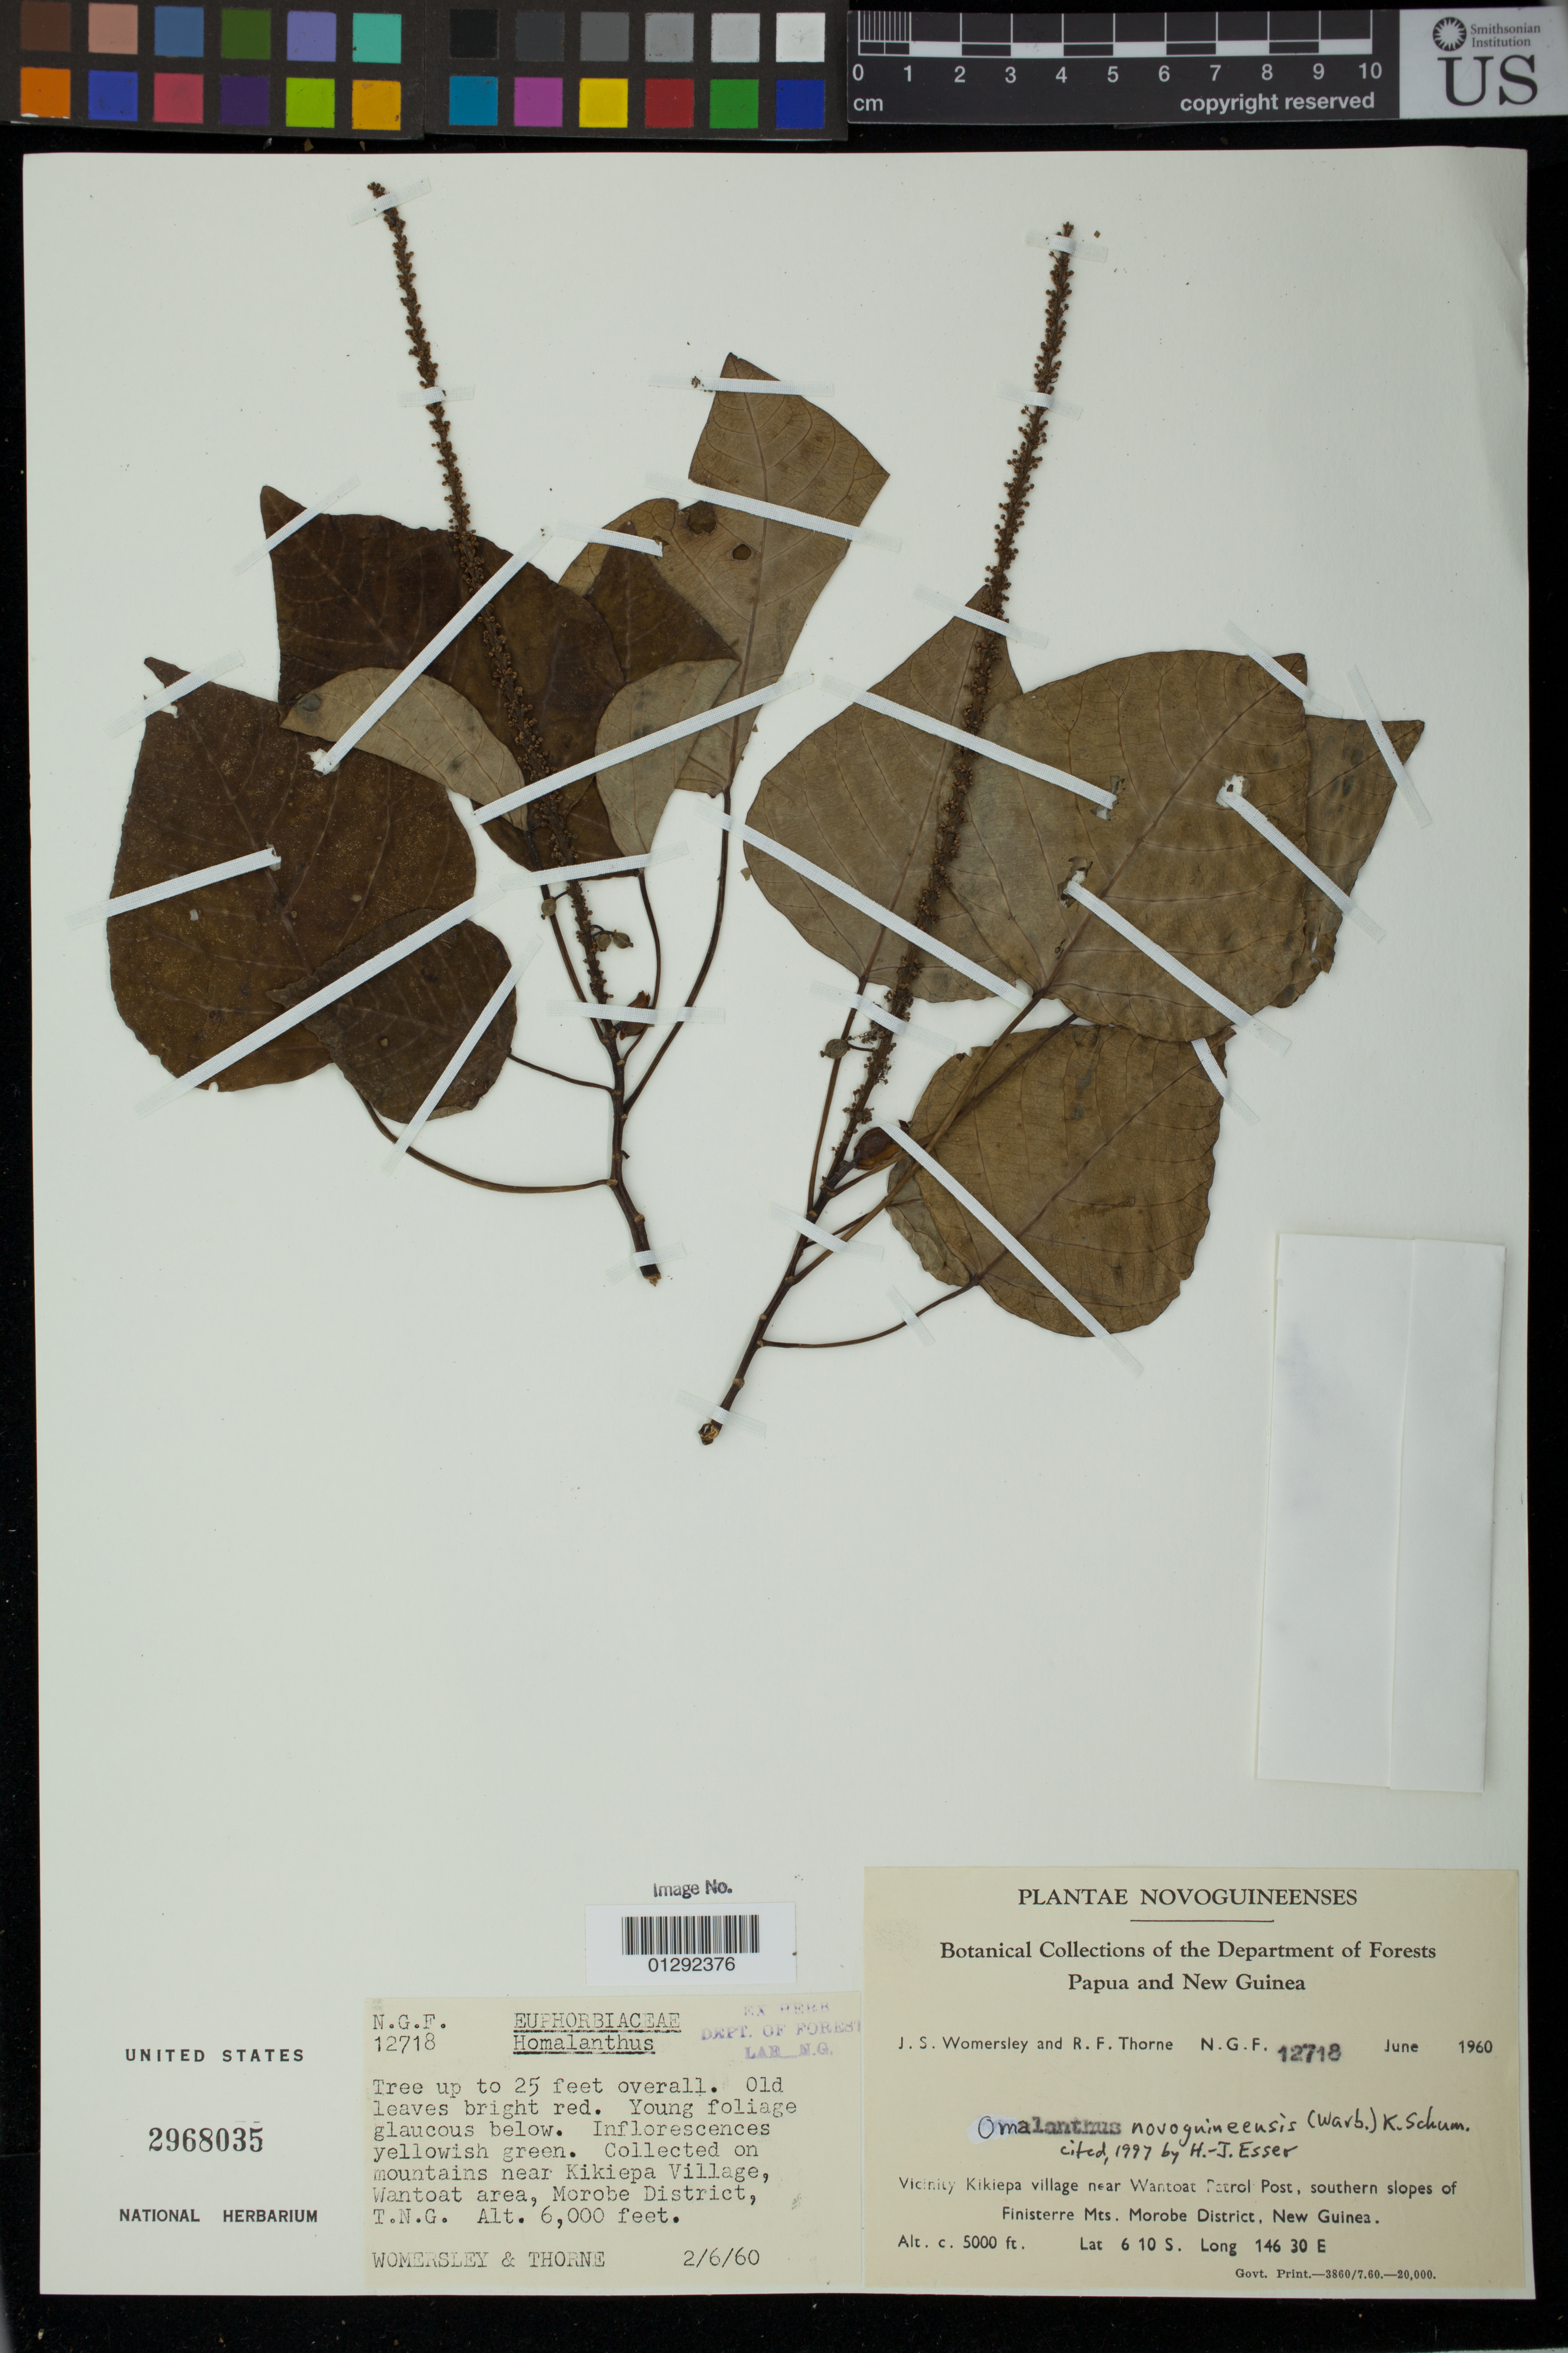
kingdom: Plantae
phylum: Tracheophyta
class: Magnoliopsida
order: Malpighiales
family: Euphorbiaceae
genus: Homalanthus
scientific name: Homalanthus novoguineensis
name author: (Warb.) K. Schum.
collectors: J. S. Womersley & R. F. Thorne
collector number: N.G.P. 12718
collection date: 1960-06-02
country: Papua New Guinea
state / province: Morobe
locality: Vicinity Kikiepa village near Wantoat Petrol Post, southern slopes of Finisterre Mts., Morobe District. New Guinea. Collected on mountains near Kikiepa District, T.N.G.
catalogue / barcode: US 2968035